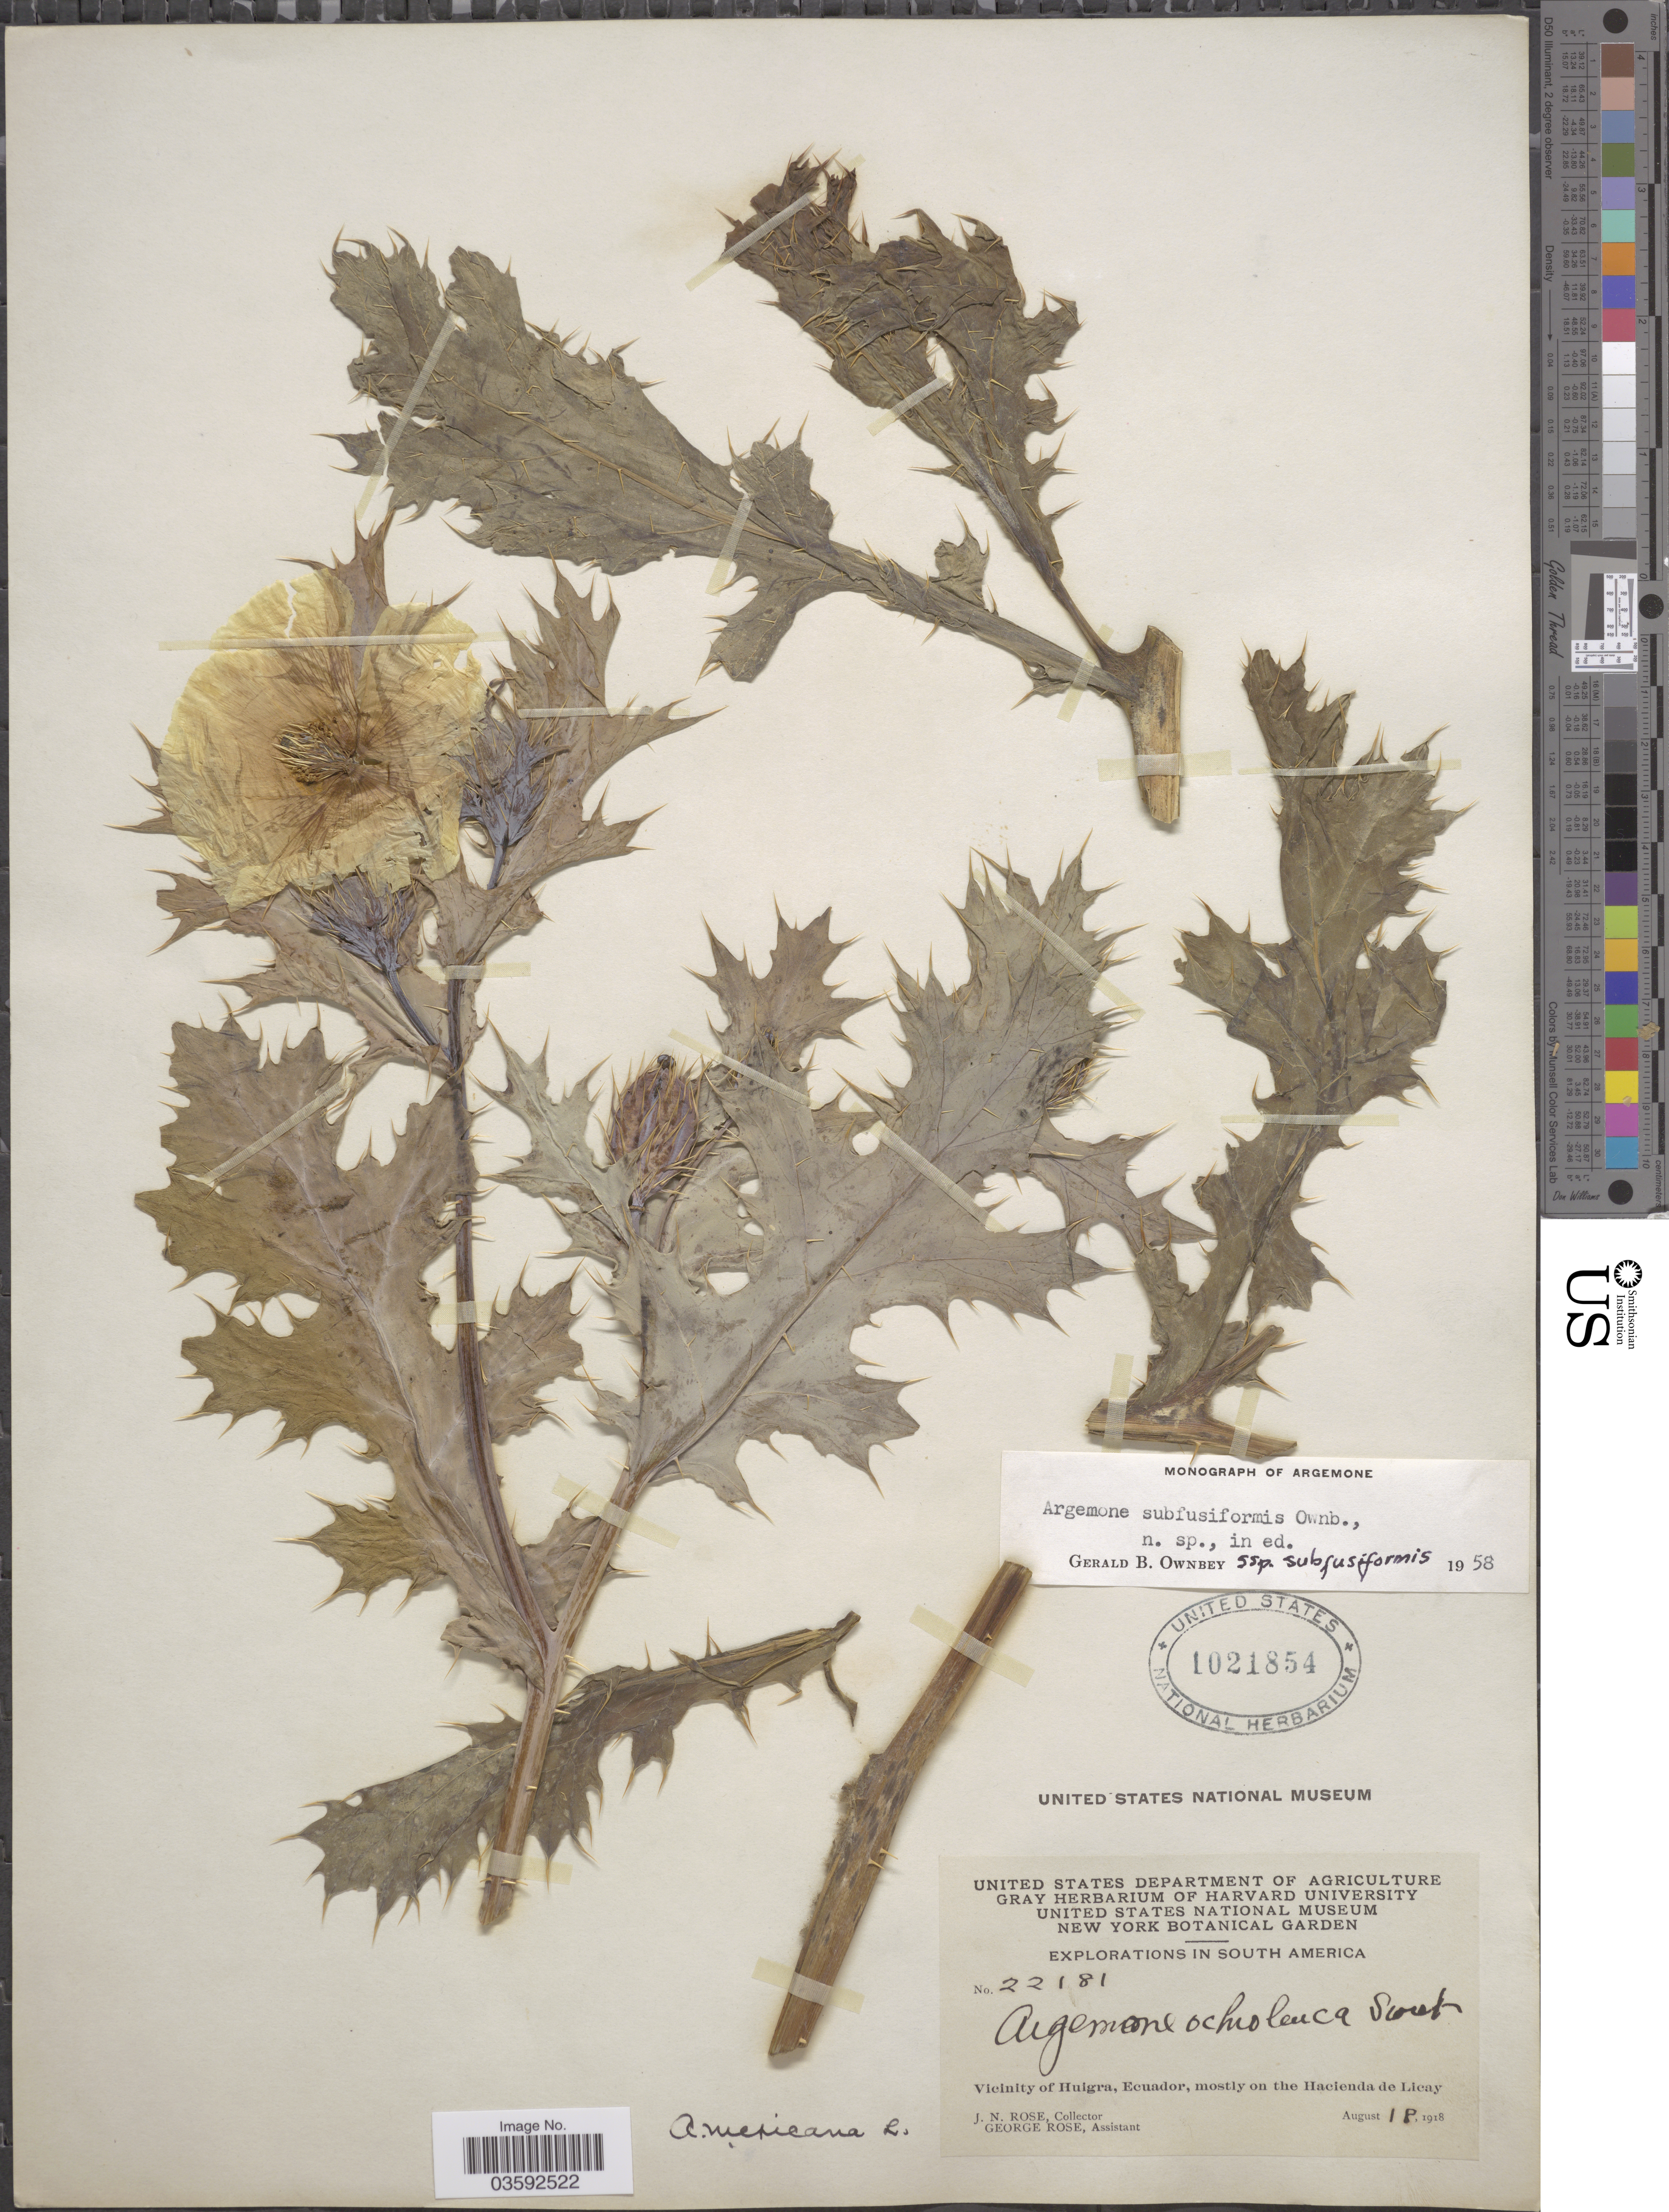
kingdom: Plantae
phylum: Tracheophyta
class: Magnoliopsida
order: Ranunculales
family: Papaveraceae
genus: Argemone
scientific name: Argemone subfusiformis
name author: G.B. Ownbey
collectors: J. N. Rose & G. Rose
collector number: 22181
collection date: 1918-08-18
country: Ecuador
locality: Vicinity of Huigra, mostly on the Hacienda de Licay.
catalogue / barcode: US 1021854